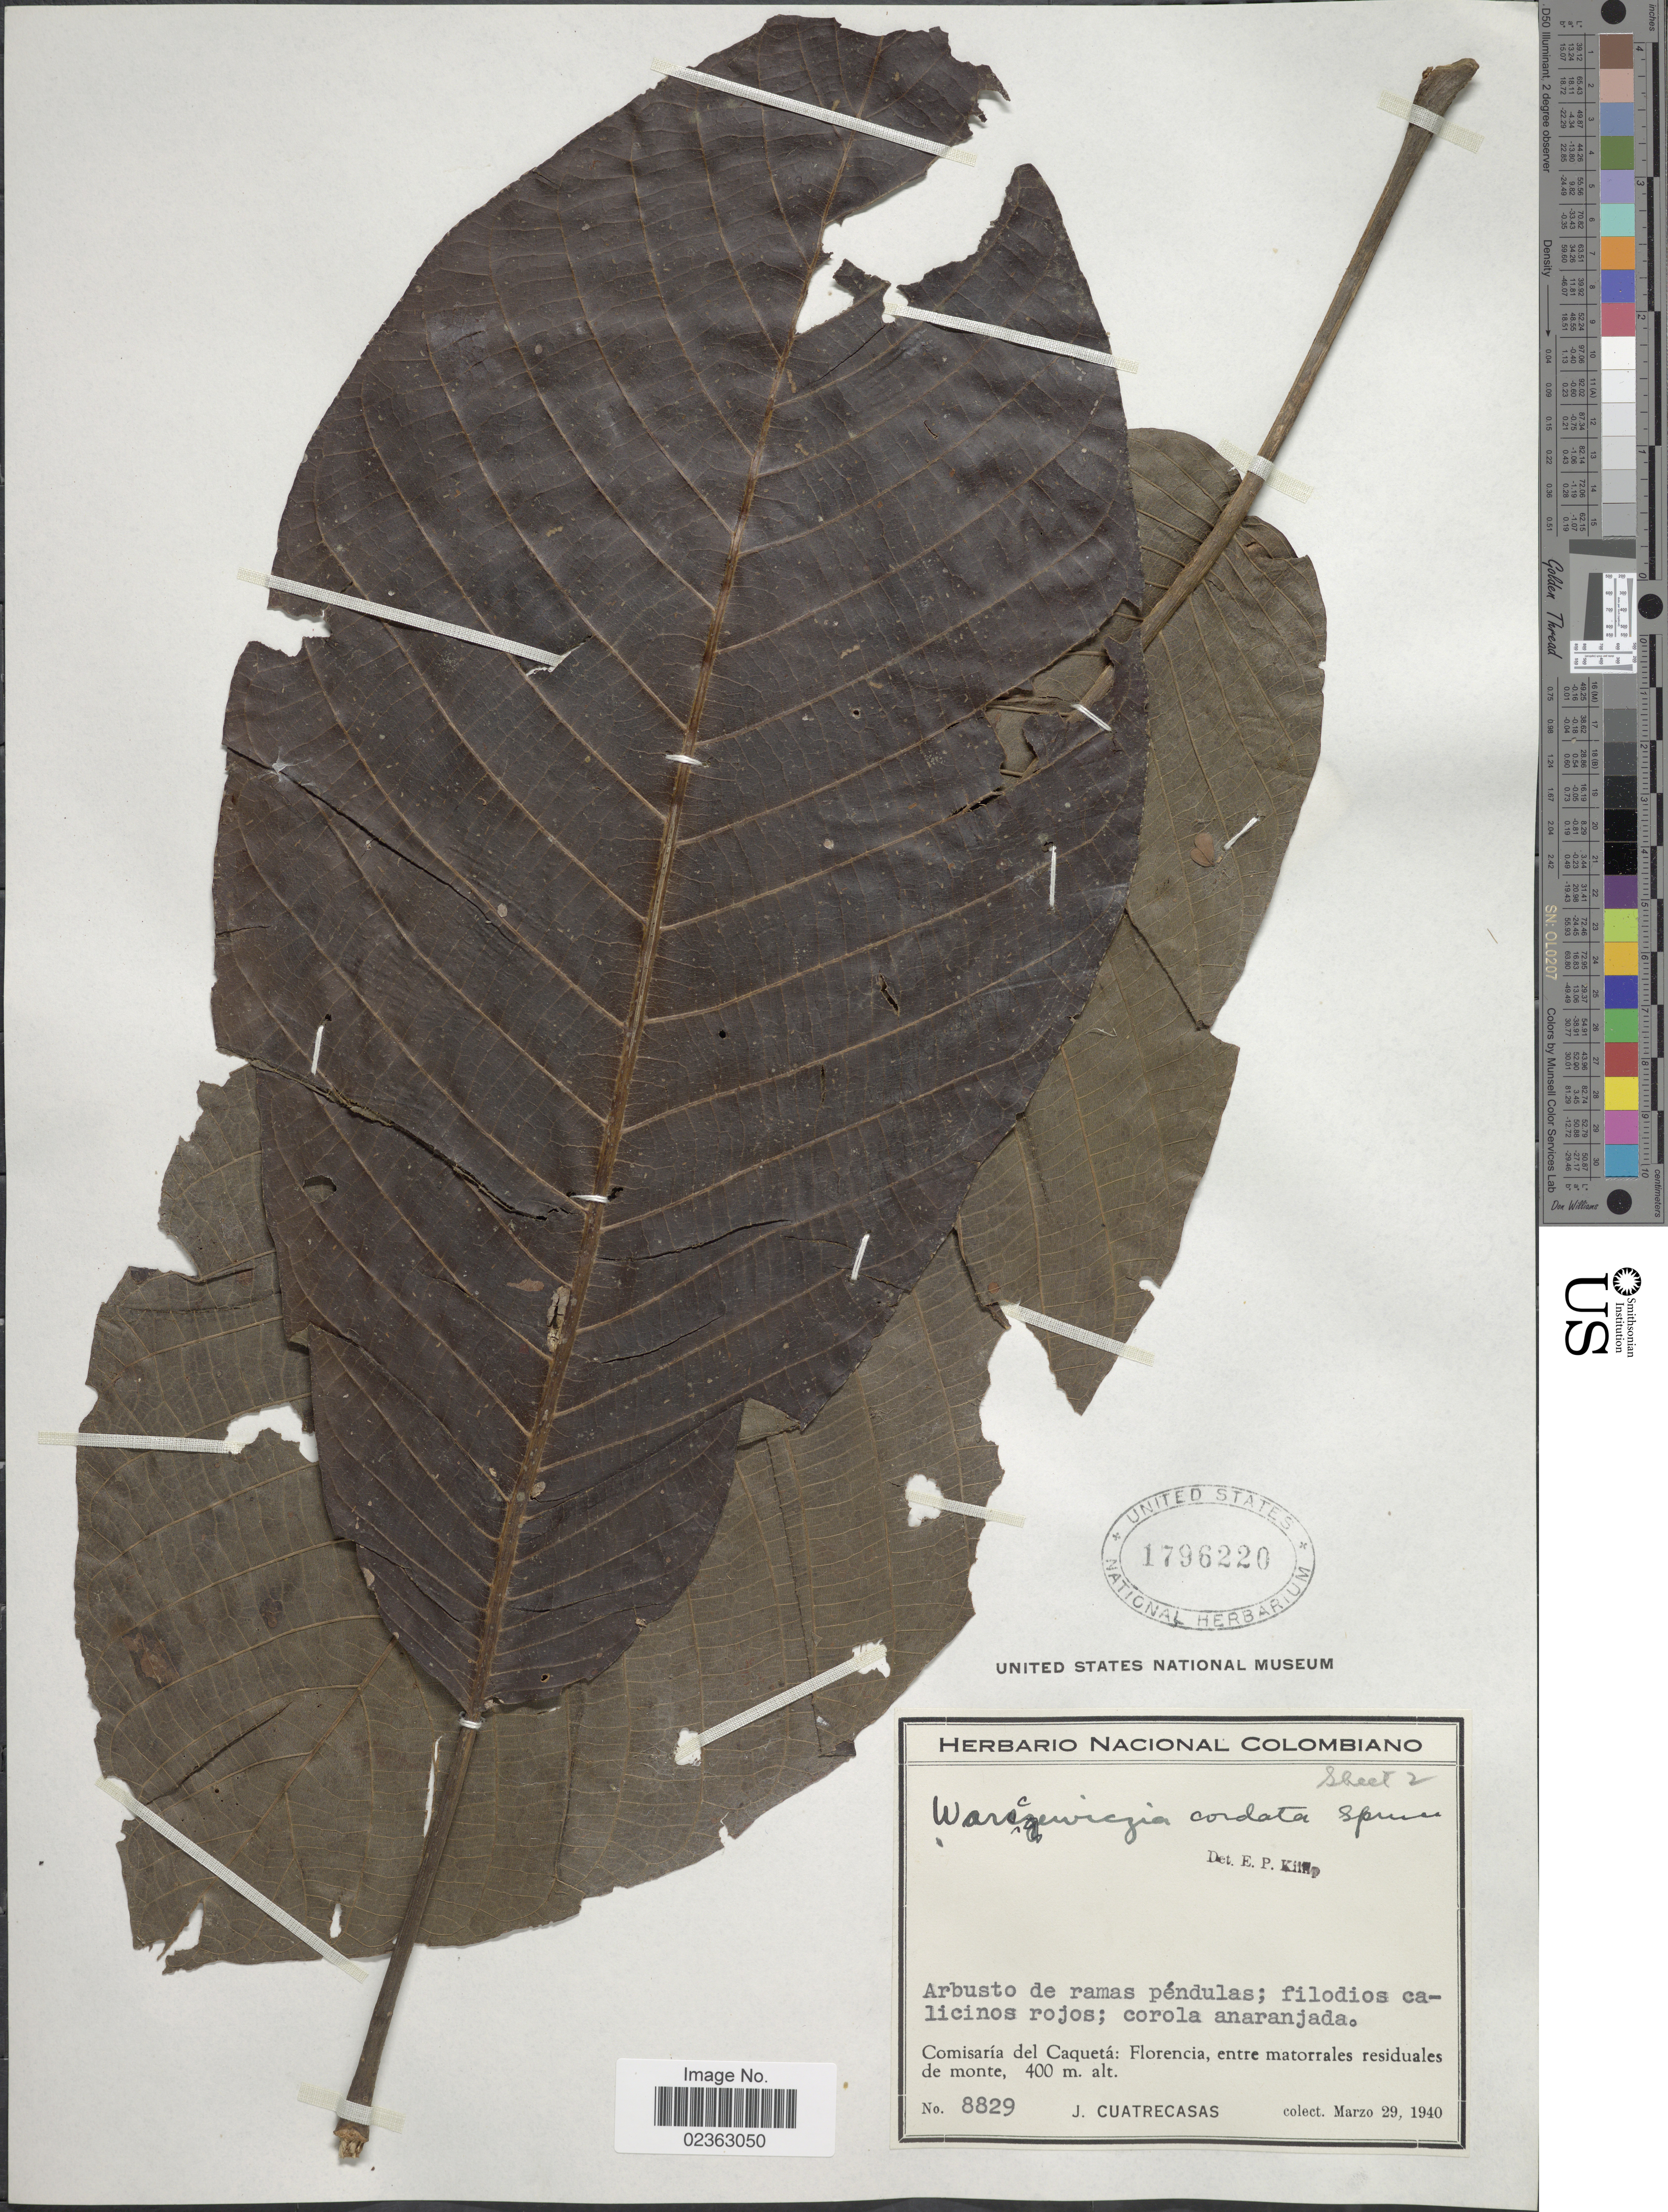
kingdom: Plantae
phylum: Tracheophyta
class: Magnoliopsida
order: Gentianales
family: Rubiaceae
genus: Warszewiczia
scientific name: Warszewiczia coccinea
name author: (Vahl) Klotzsch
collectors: J. Cuatrecasas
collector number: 8829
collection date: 1940-03-29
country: Colombia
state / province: Caquetá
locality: Comisaria del Caqueta; Florencia, entre matorrales residuales de monte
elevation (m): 400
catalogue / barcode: US 1796220